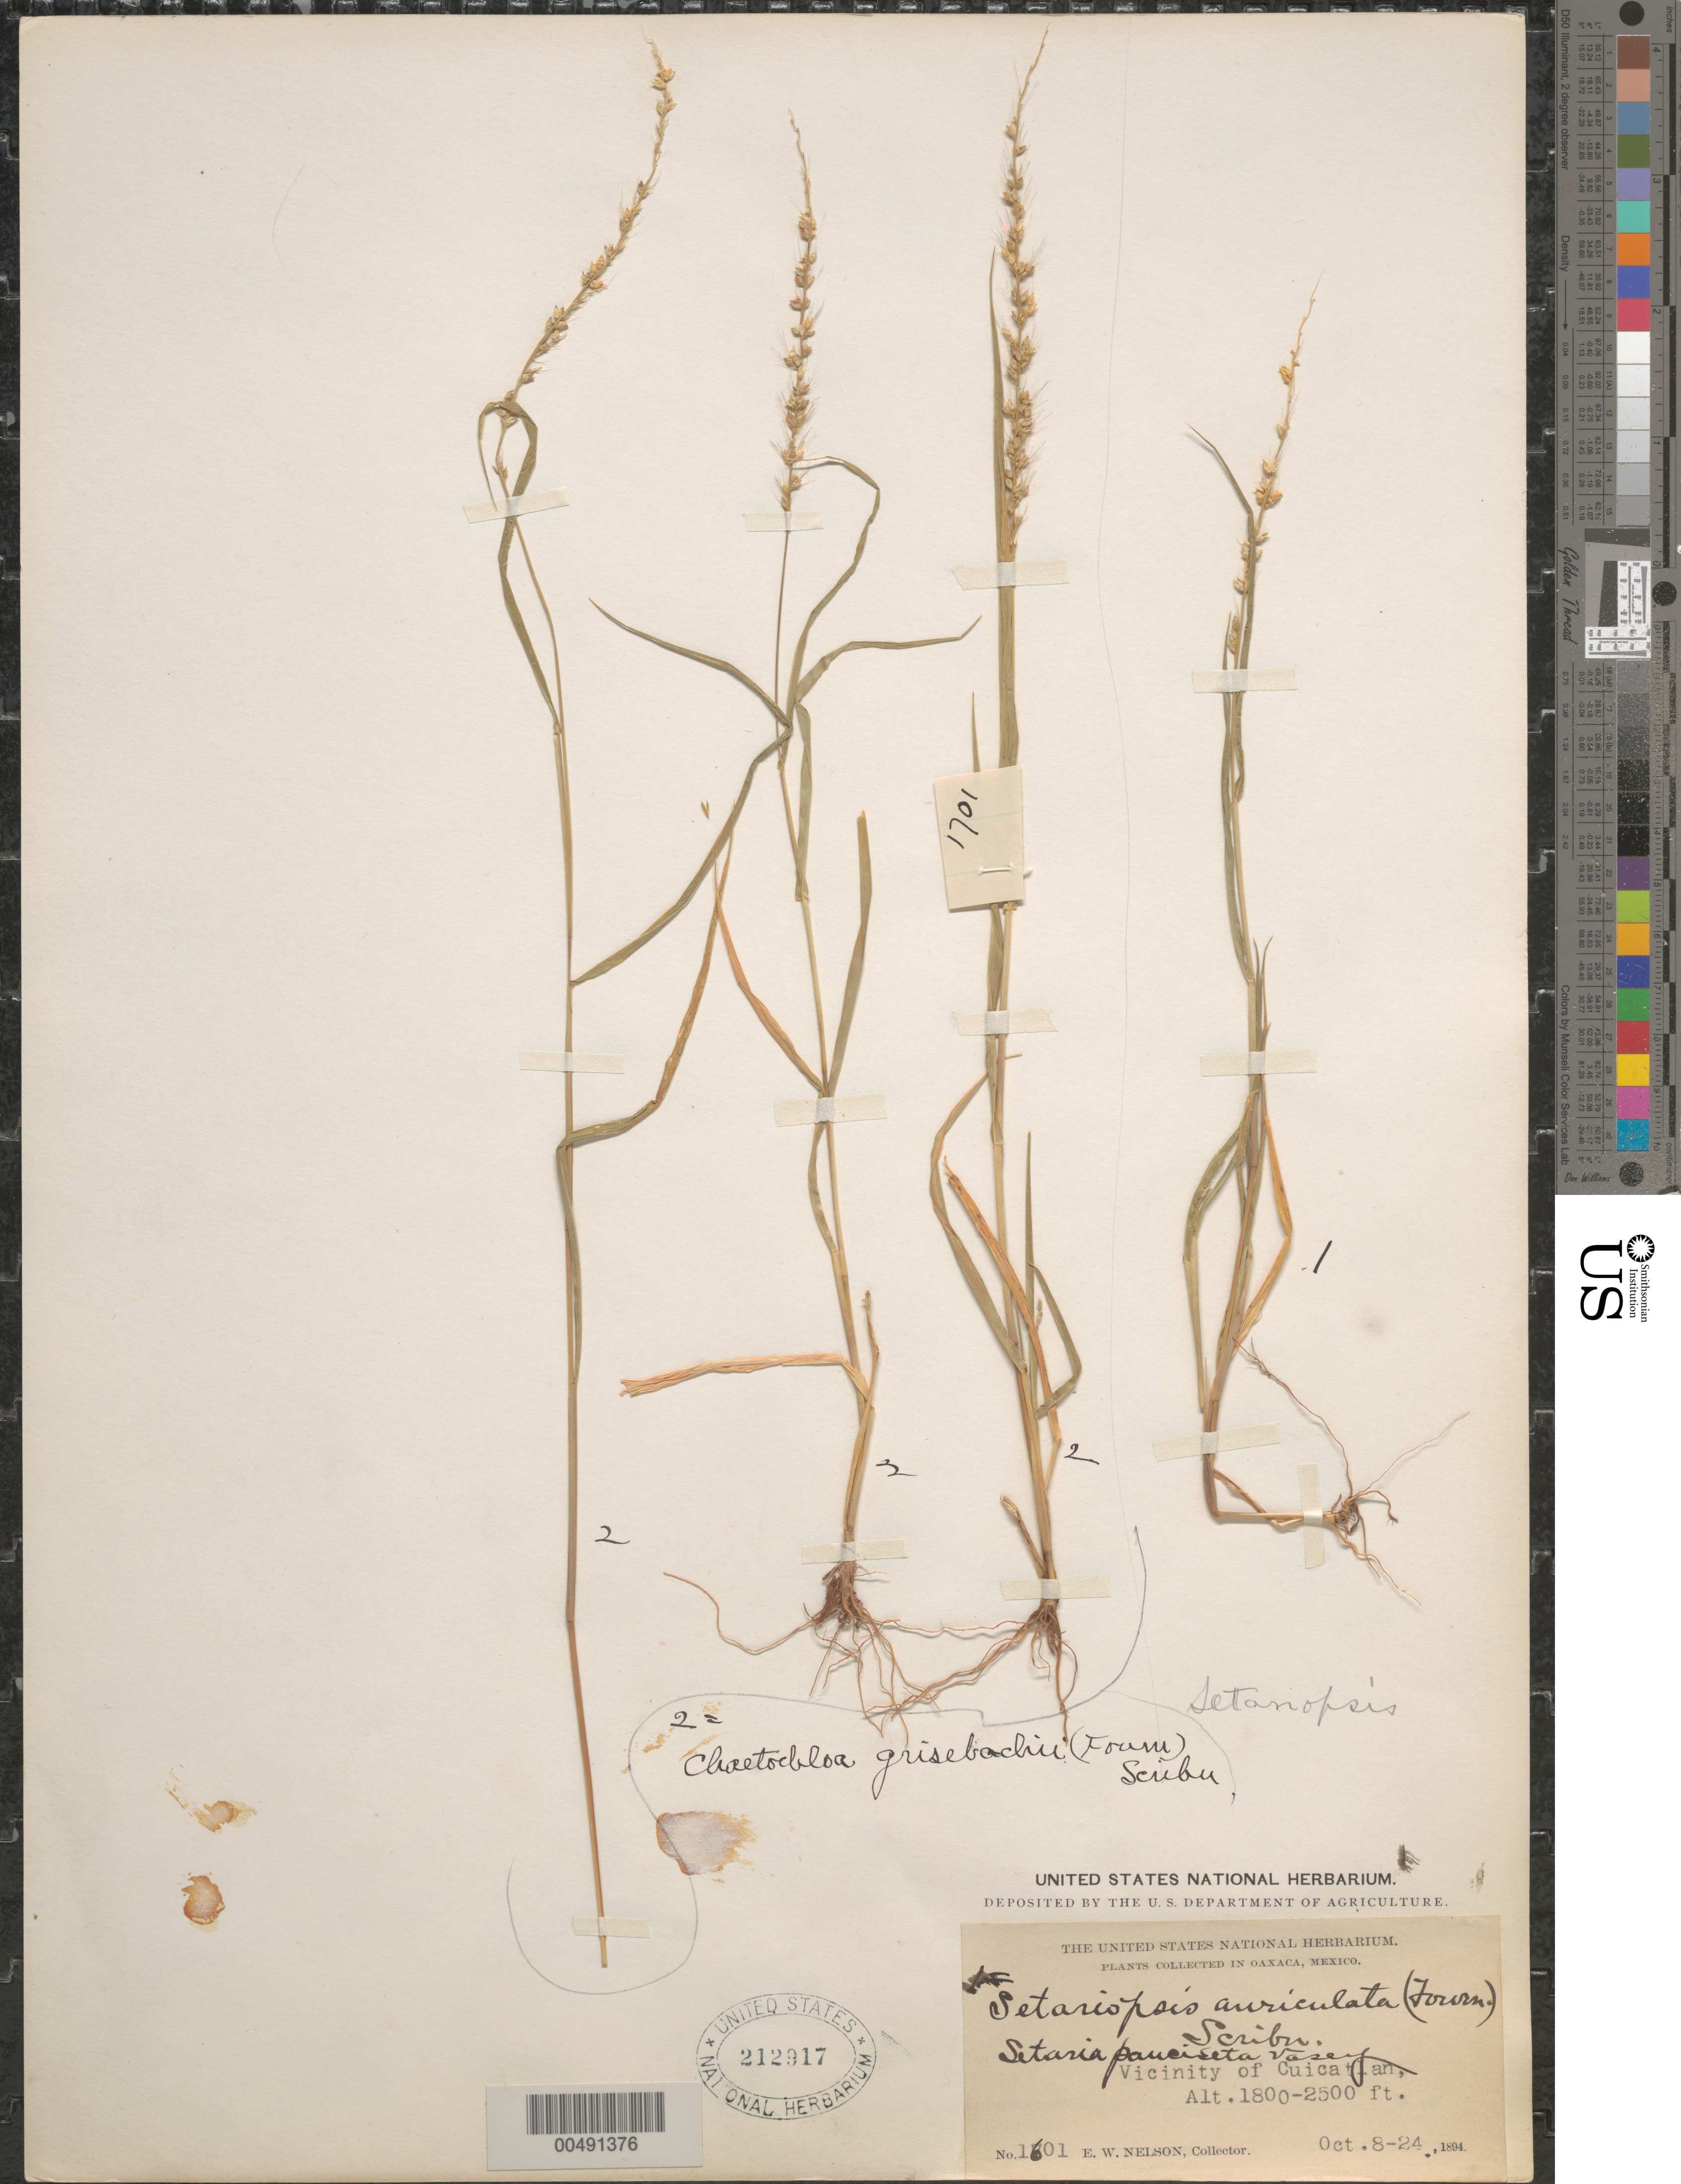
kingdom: Plantae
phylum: Tracheophyta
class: Liliopsida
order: Poales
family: Poaceae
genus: Setariopsis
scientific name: Setariopsis auriculata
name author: (E. Fourn.) Scribn.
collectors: E. W. Nelson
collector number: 1601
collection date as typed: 8 Oct 1894 to 24 Oct 1894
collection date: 1894-10-08/1894-10-24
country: Mexico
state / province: Oaxaca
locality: Vicinity of Cuicatlan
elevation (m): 549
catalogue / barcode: US 212917